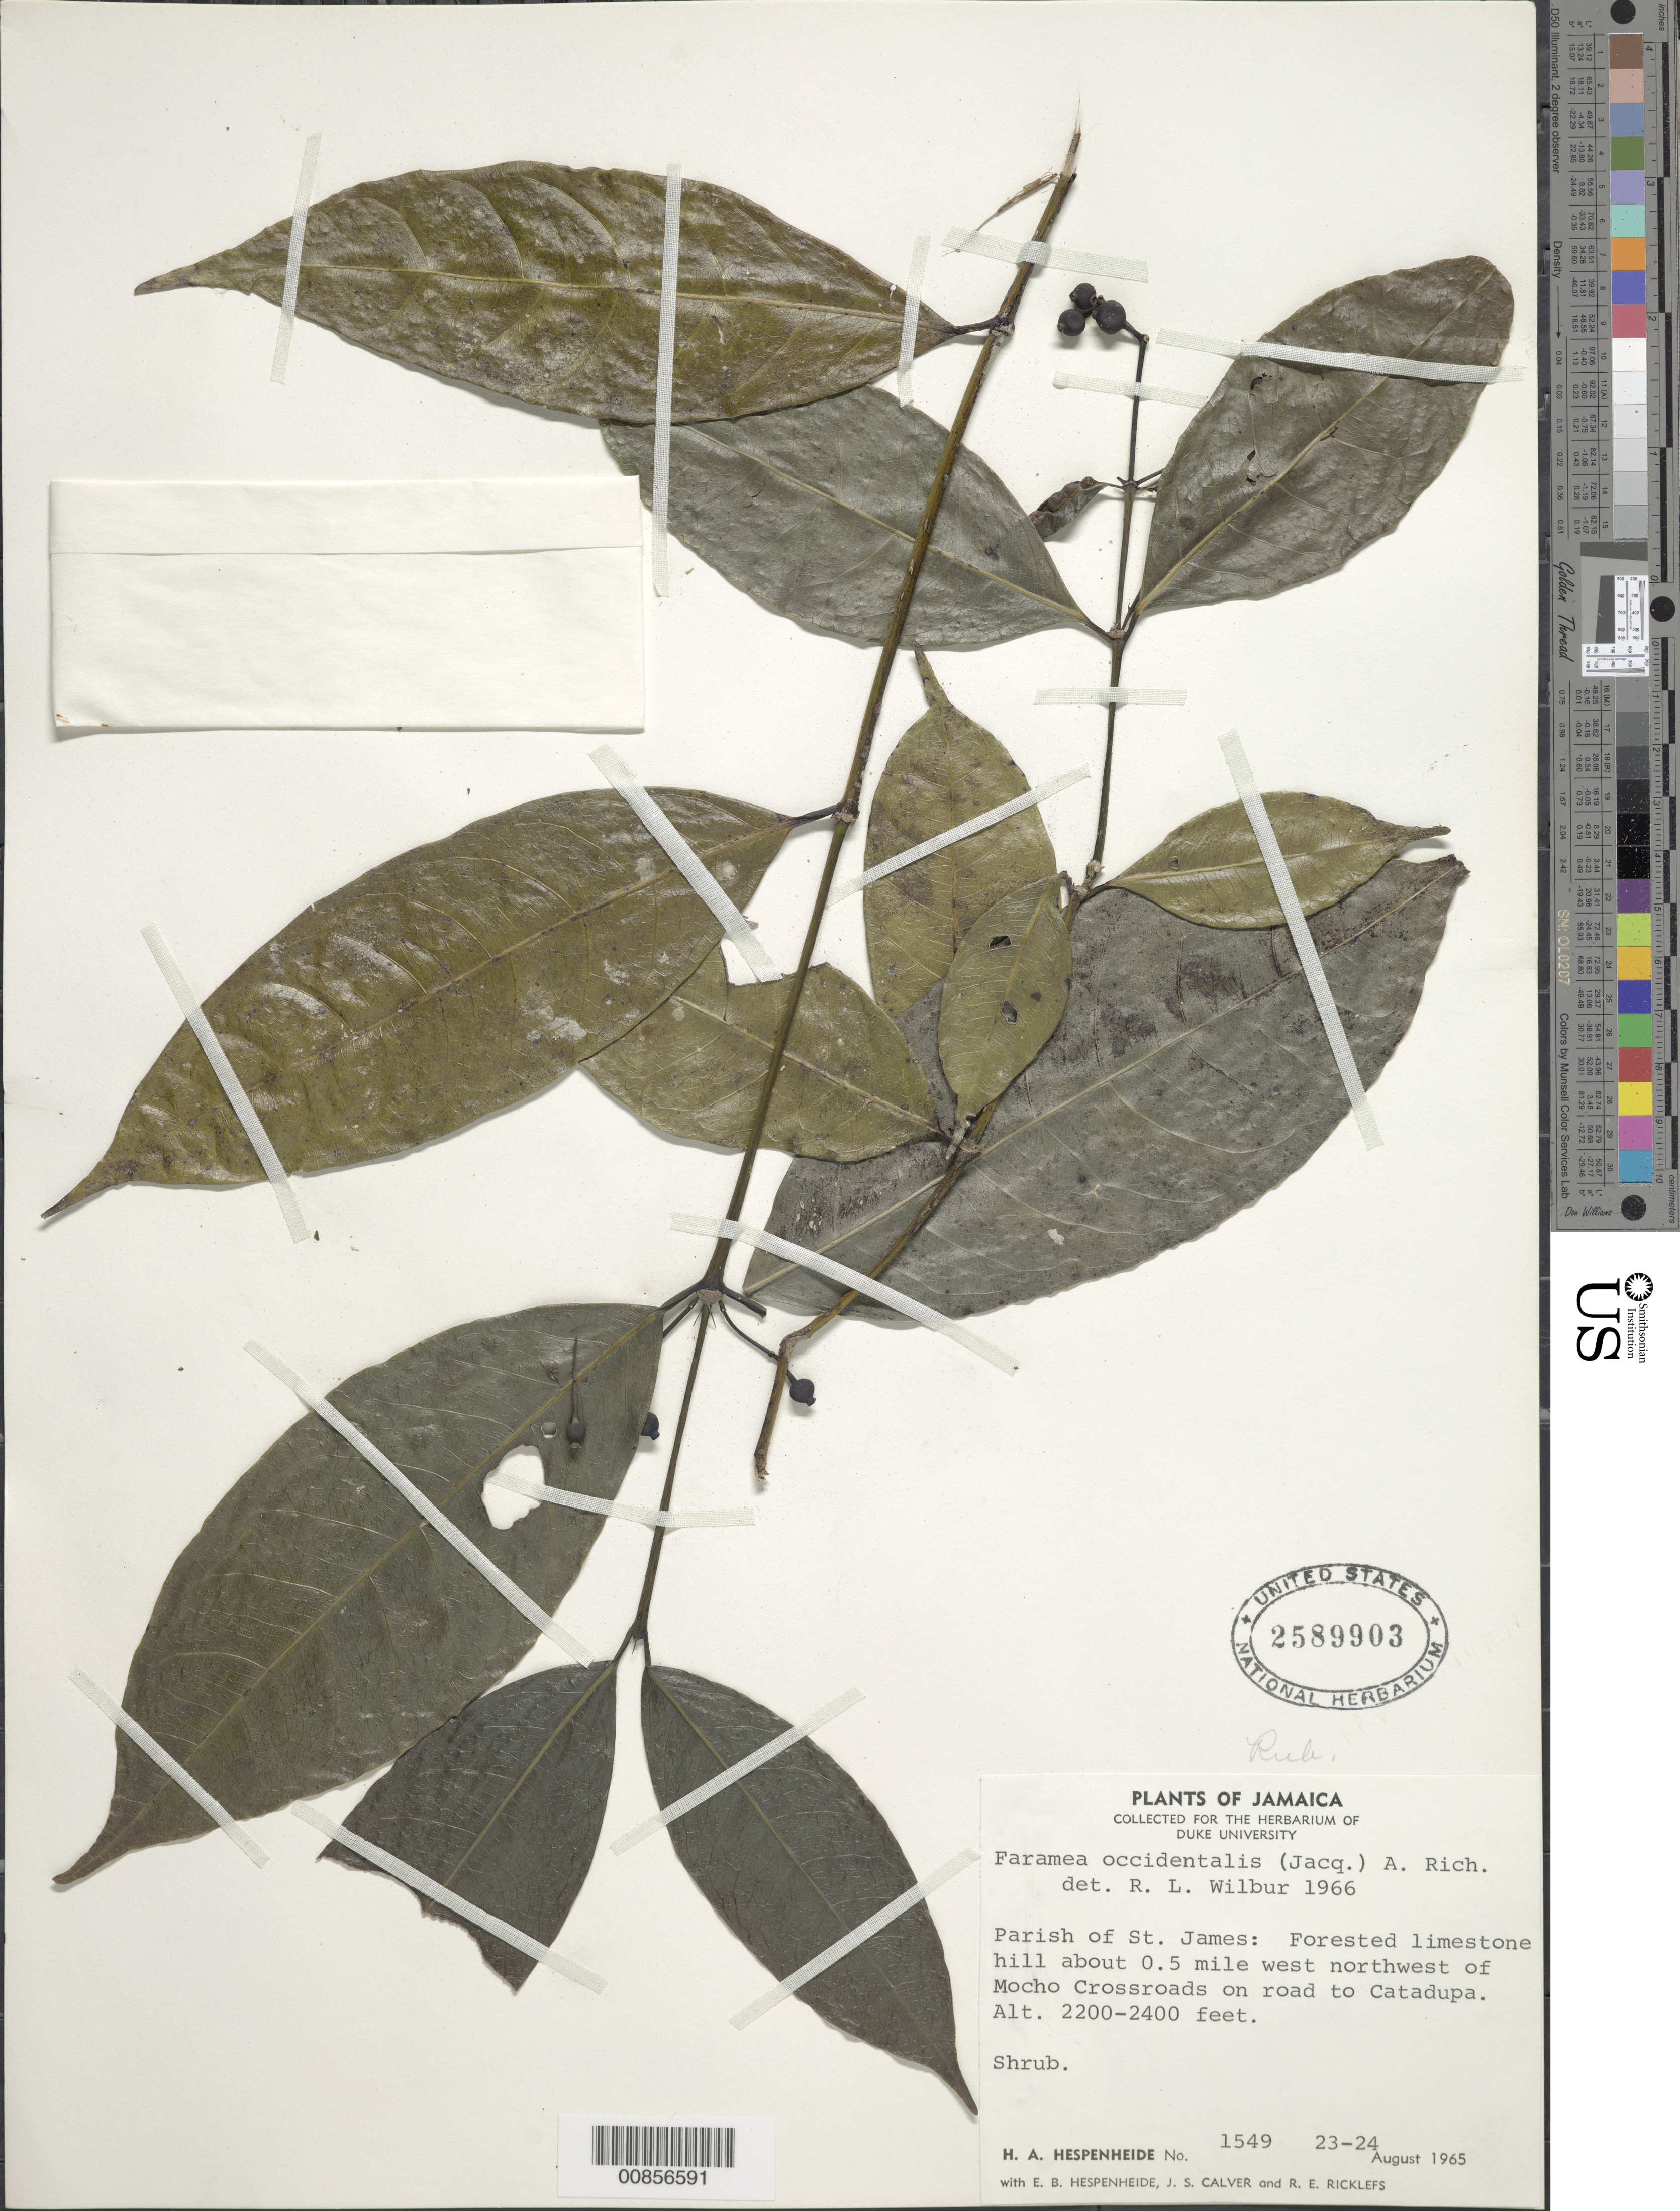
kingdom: Plantae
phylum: Tracheophyta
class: Magnoliopsida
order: Gentianales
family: Rubiaceae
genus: Faramea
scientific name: Faramea occidentalis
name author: (L.) A. Rich.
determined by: Wilbur, R. L.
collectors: H. A. Hespenheide, E. Hespenheide, J. Calver & R. Ricklefs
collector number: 1549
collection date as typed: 23 Aug 1965 to 24 Aug 1965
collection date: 1965-08-23/1965-08-24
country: Jamaica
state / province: Saint James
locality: Hill about 0.5 mile west-northwest of Mocho Crossroads, on road to Catadupa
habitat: Forested limestone hill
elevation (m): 671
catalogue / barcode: US 2589903